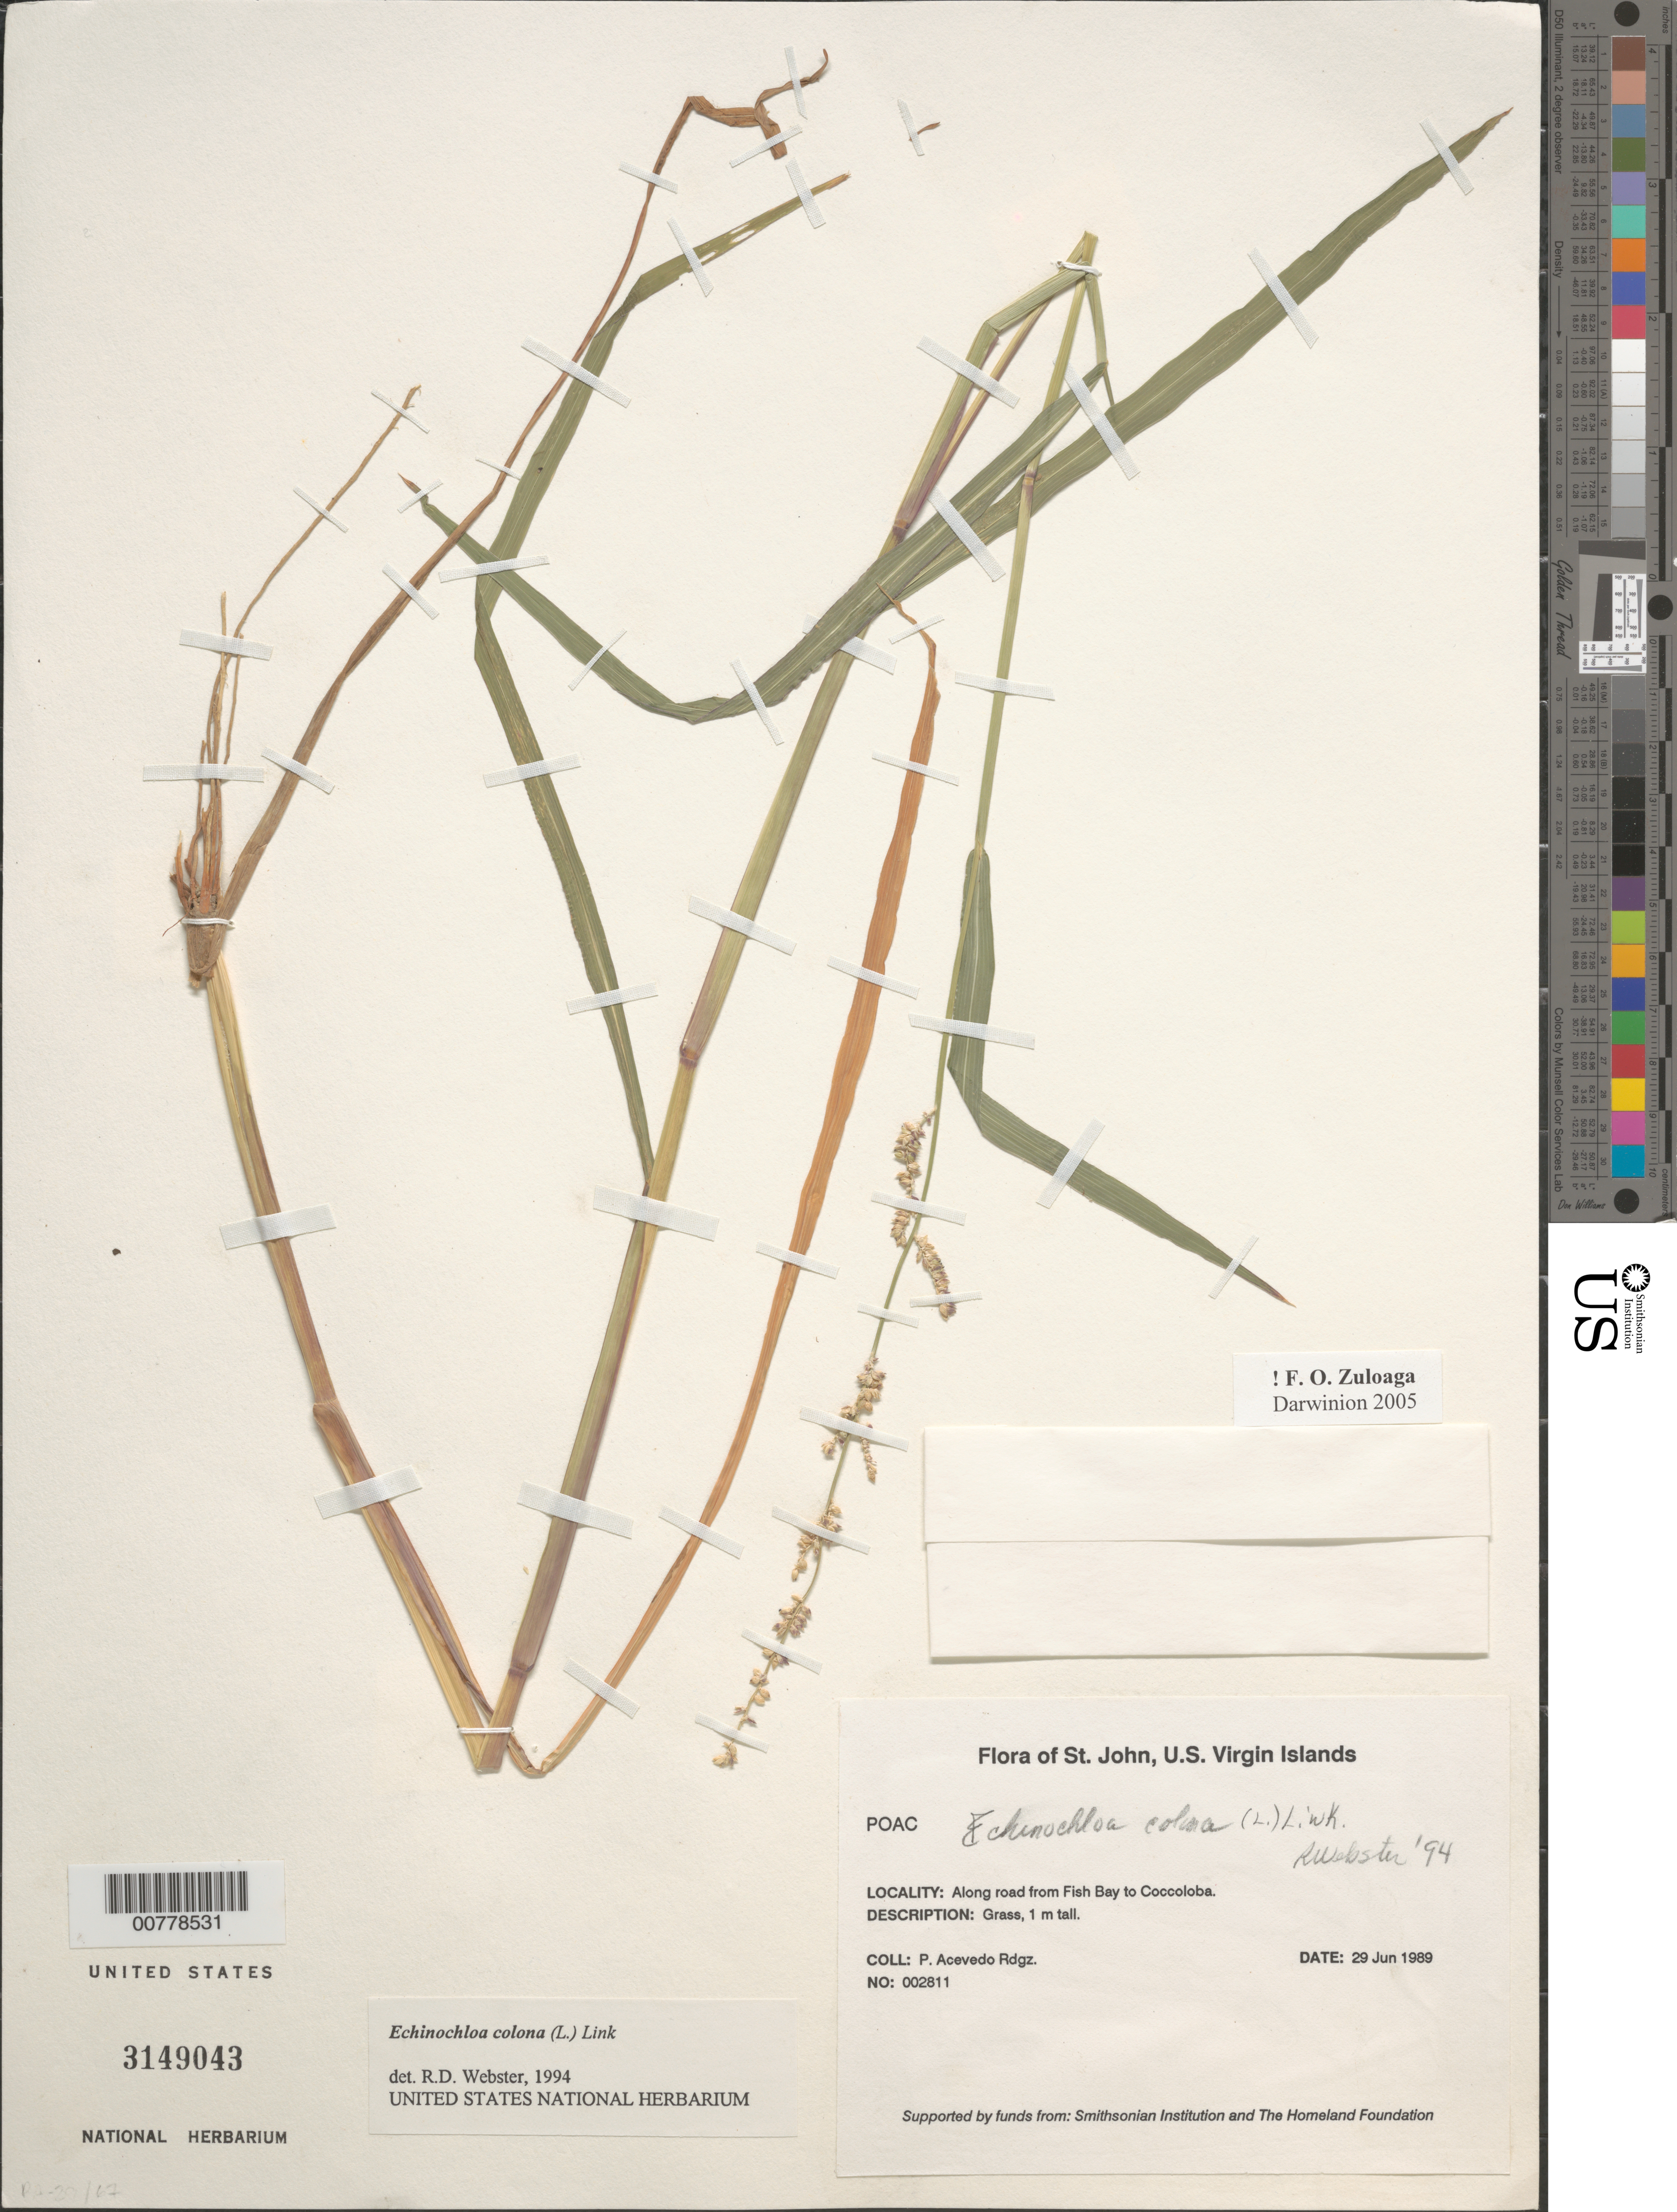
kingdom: Plantae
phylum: Tracheophyta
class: Liliopsida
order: Poales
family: Poaceae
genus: Echinochloa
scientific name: Echinochloa colona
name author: (L.) Link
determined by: Webster, Robert D.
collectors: P. Acevedo-Rodr.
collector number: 2811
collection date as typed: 29 Jun 1989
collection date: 1989-06-29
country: U.S. Virgin Islands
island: St. John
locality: Along road from Fish Bay to Coccoloba.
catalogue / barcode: US 3149043